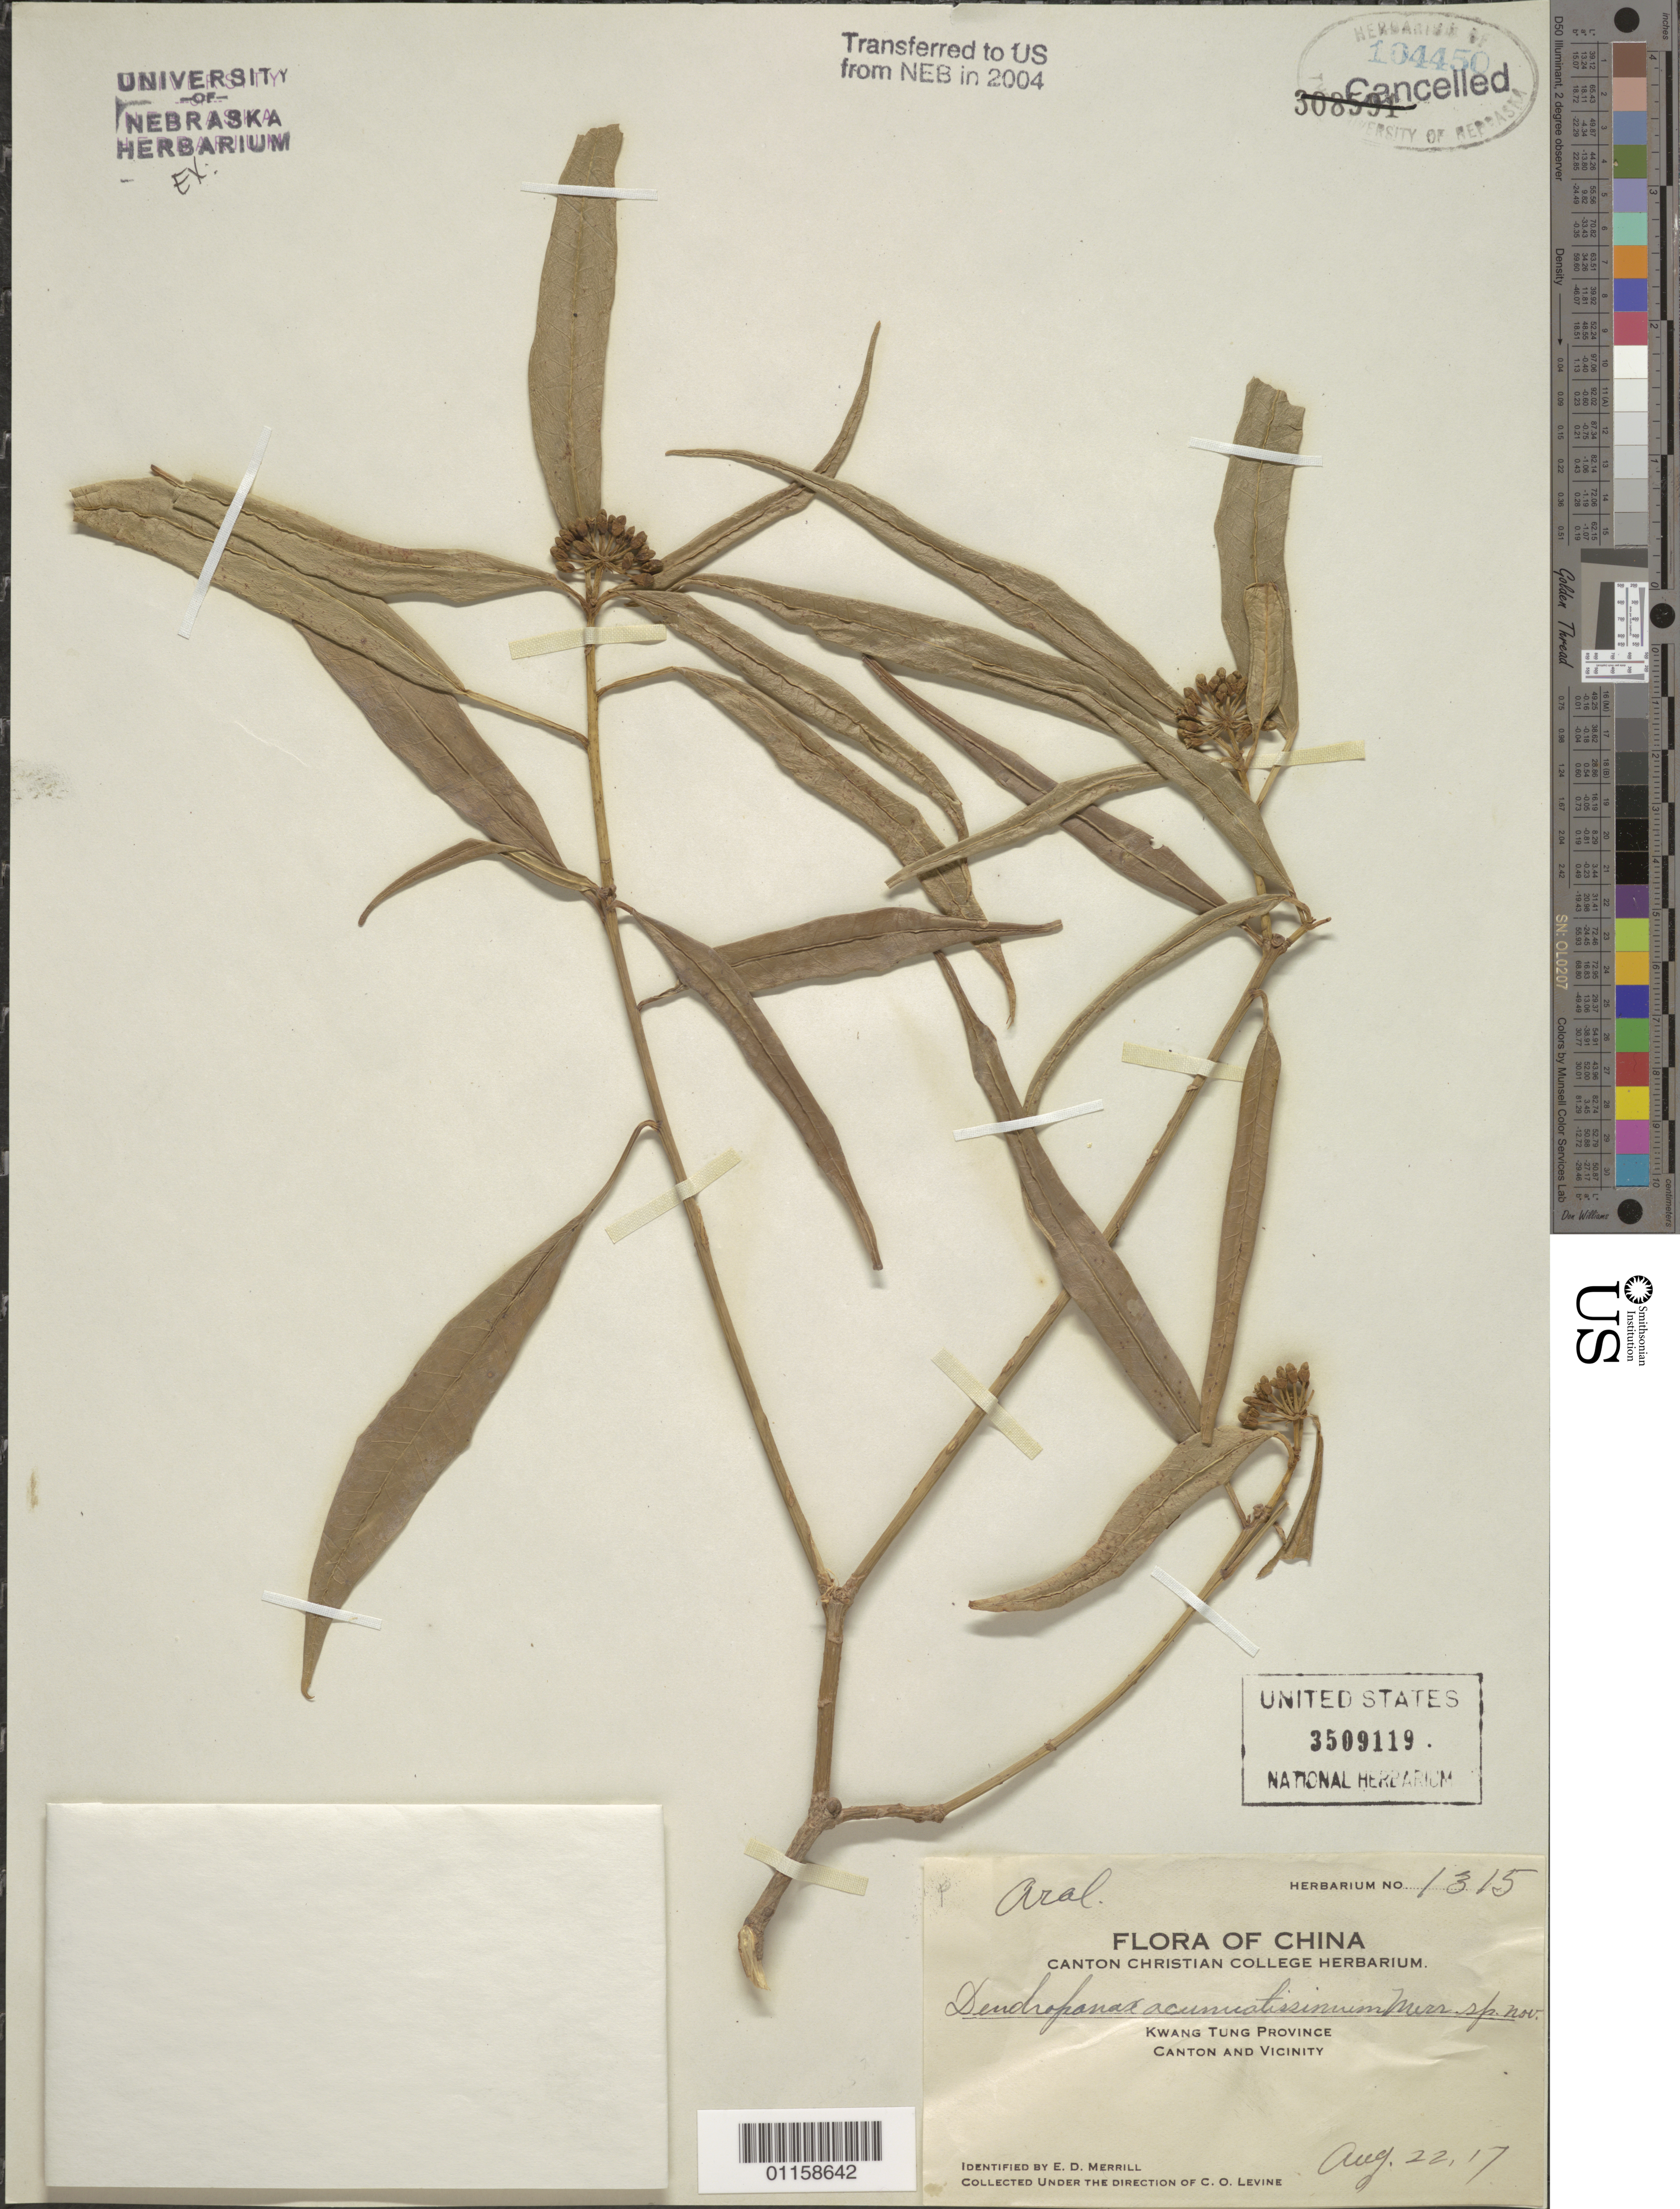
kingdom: Plantae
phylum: Tracheophyta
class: Magnoliopsida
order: Apiales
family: Araliaceae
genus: Dendropanax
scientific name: Dendropanax acuminatissimum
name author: Merr.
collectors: C. O. Levine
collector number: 1315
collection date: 1917-08-22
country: China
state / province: Guangdong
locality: Canton and vicinity.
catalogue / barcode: US 3509119